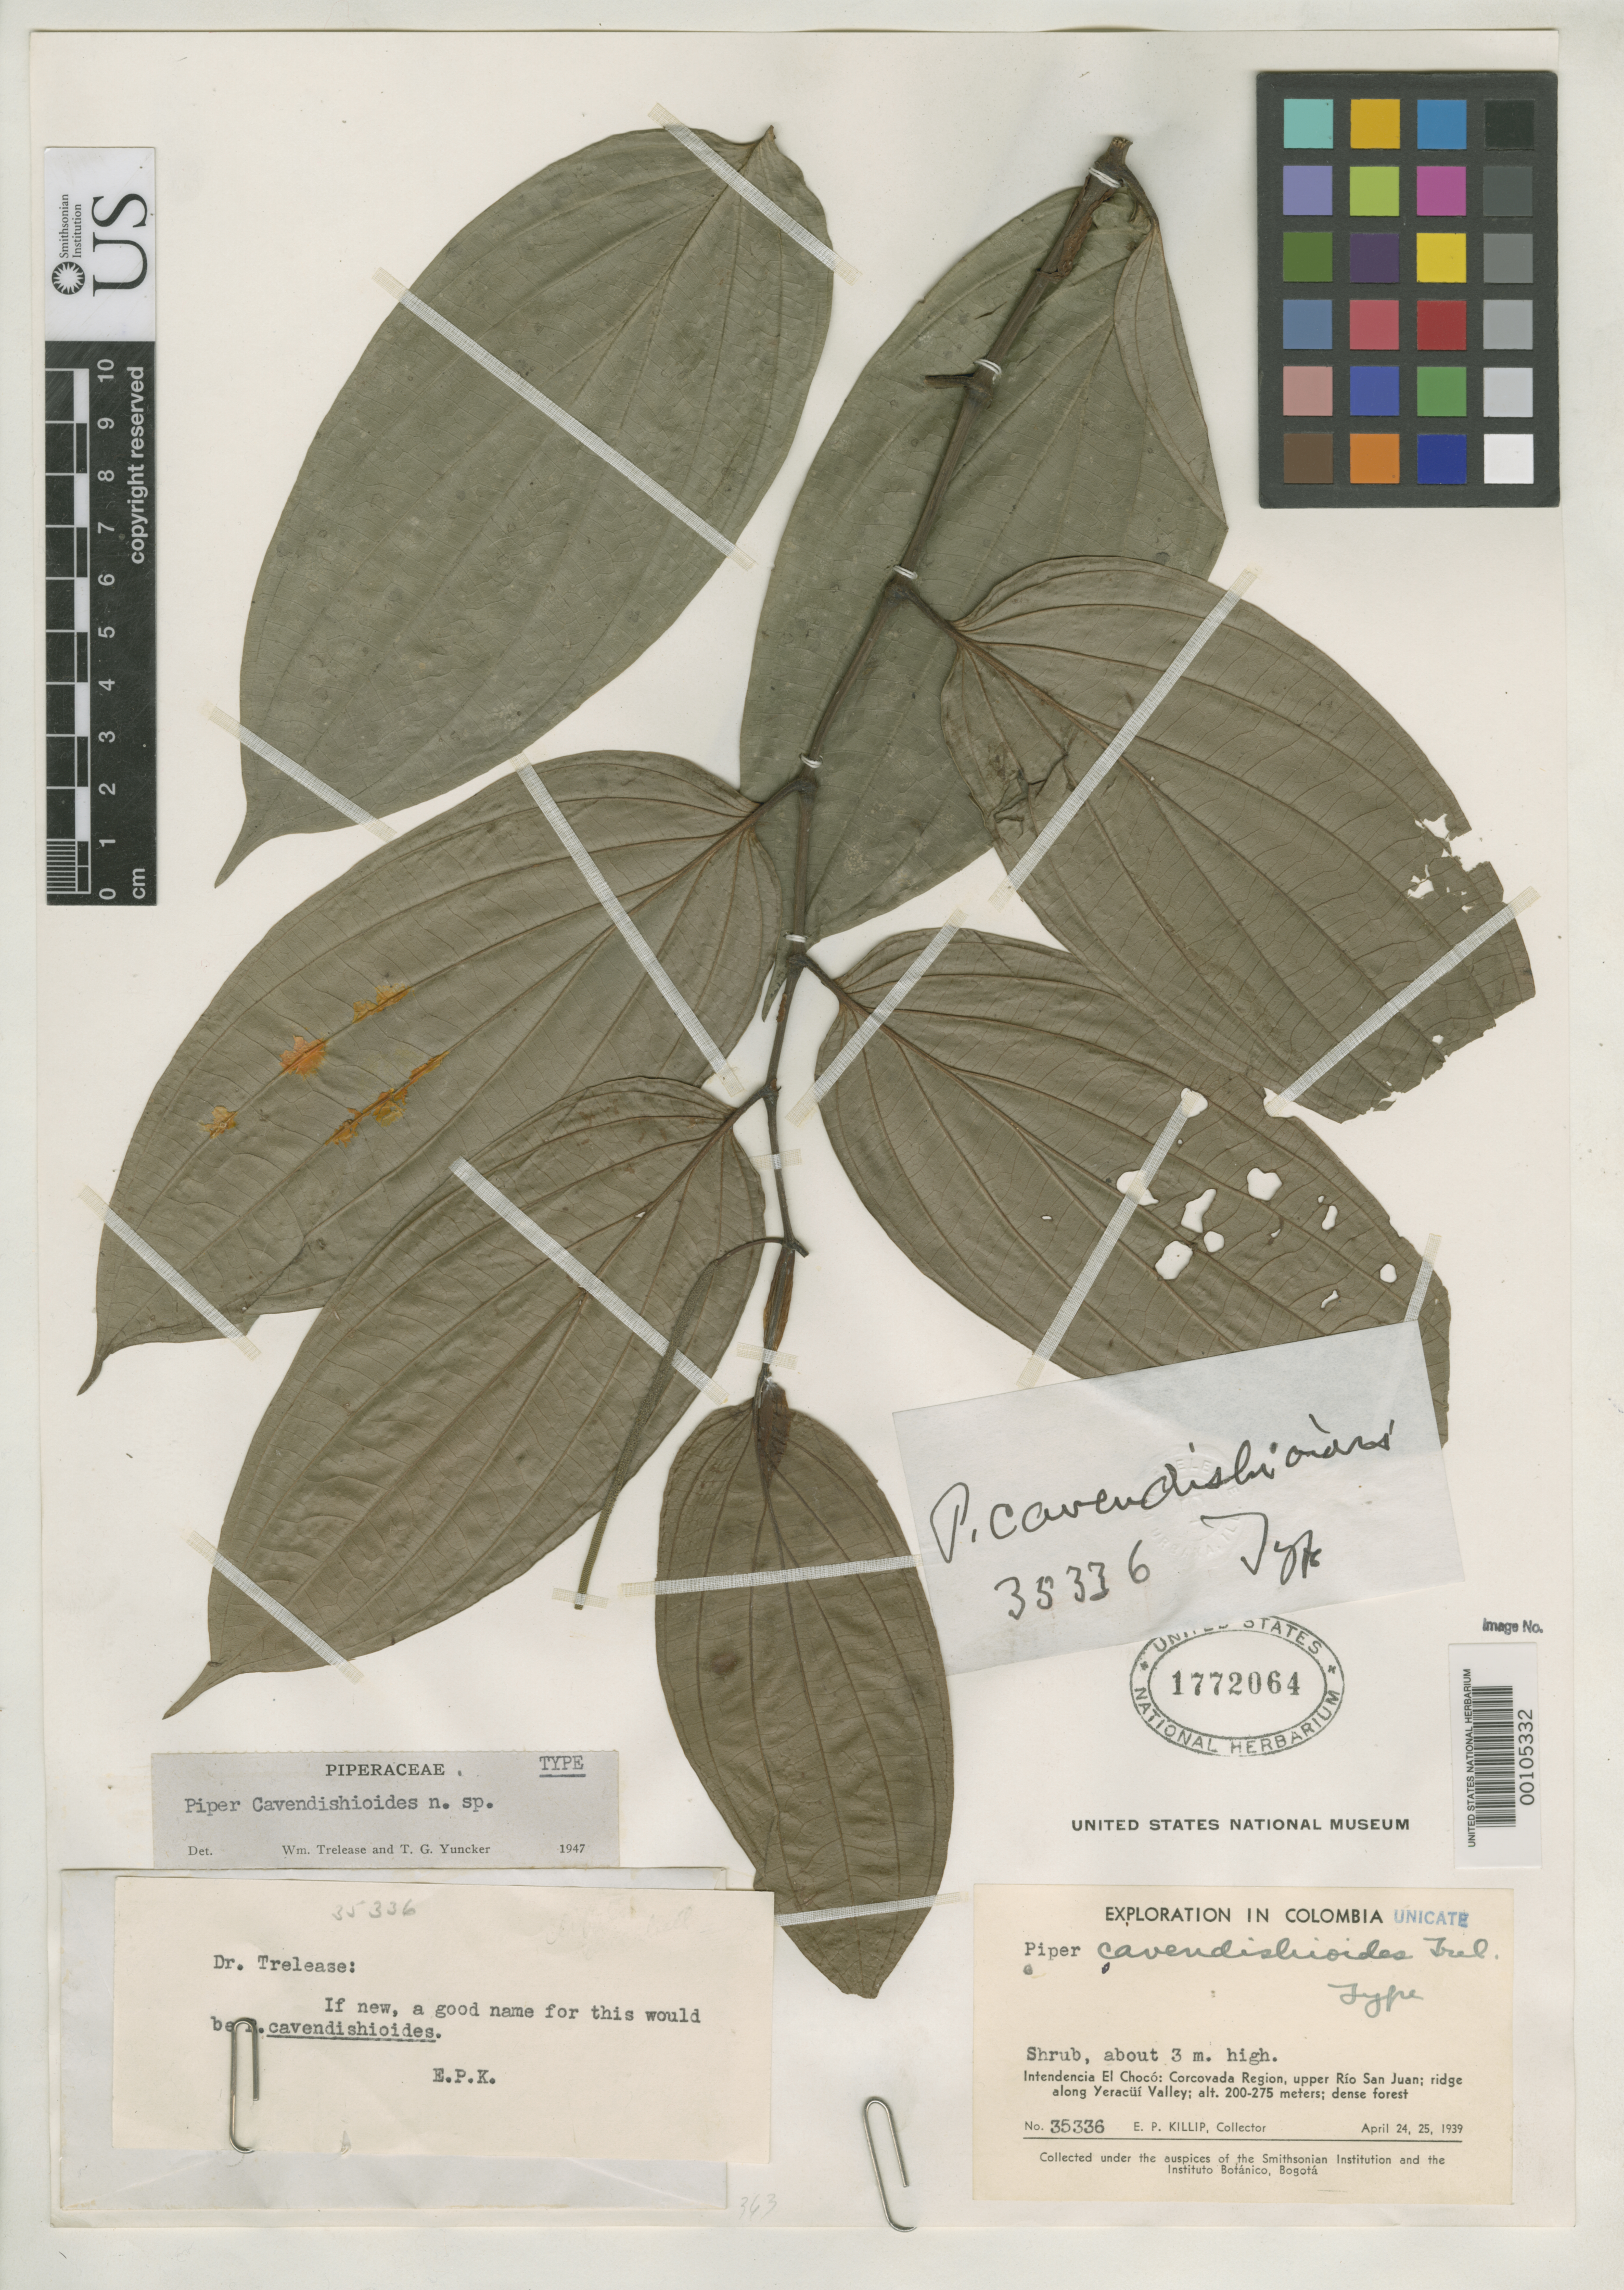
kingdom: Plantae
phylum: Tracheophyta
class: Magnoliopsida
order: Piperales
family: Piperaceae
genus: Piper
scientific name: Piper cavendishioides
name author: Trel. & Yunck.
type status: Holotype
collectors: E. P. Killip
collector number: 35336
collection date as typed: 24 Apr 1939 to 25 Apr 1939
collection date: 1939-04-24/1939-04-25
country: Colombia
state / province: Chocó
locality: Corcovada region, upper Rio San Juan.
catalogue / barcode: US 1772064